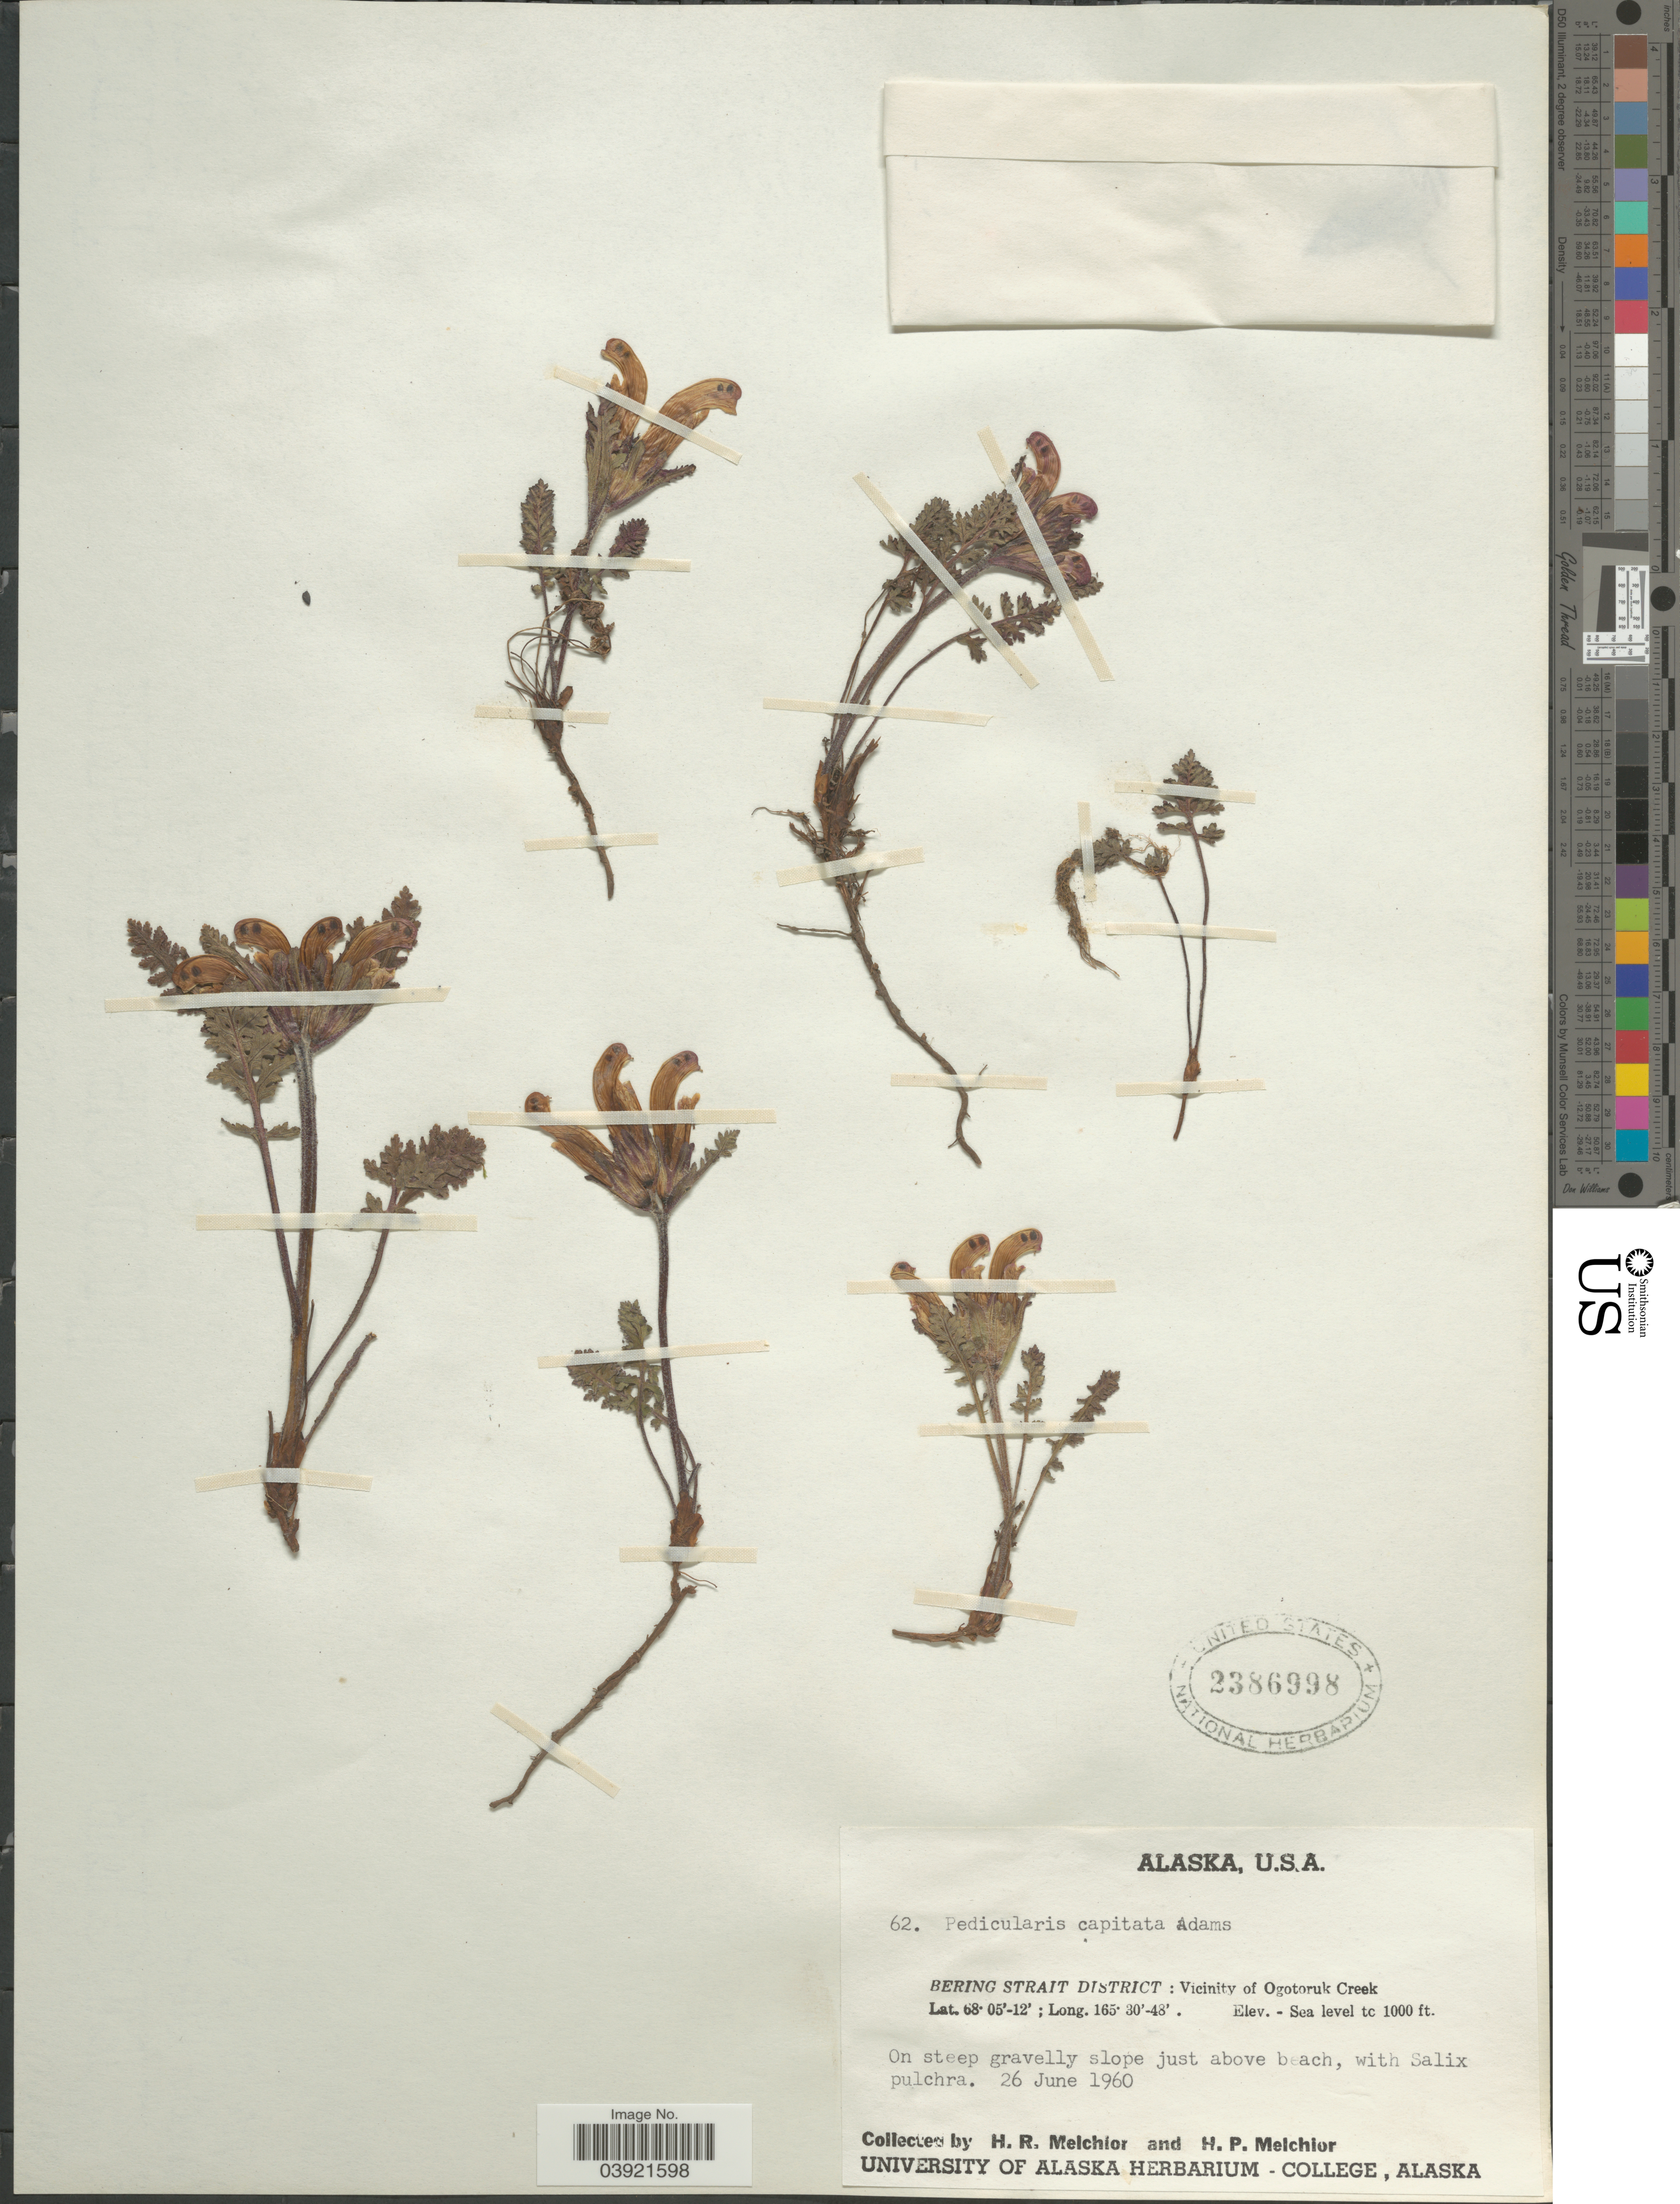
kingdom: Plantae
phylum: Tracheophyta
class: Magnoliopsida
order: Lamiales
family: Orobanchaceae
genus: Pedicularis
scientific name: Pedicularis capitata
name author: Adams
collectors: H. R. Melchior & H. P. Melchior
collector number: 62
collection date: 1960-06-26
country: United States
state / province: Alaska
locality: Bering Strait District: Vicinity of Ogotoruk Creek.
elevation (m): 0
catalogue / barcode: US 2386998